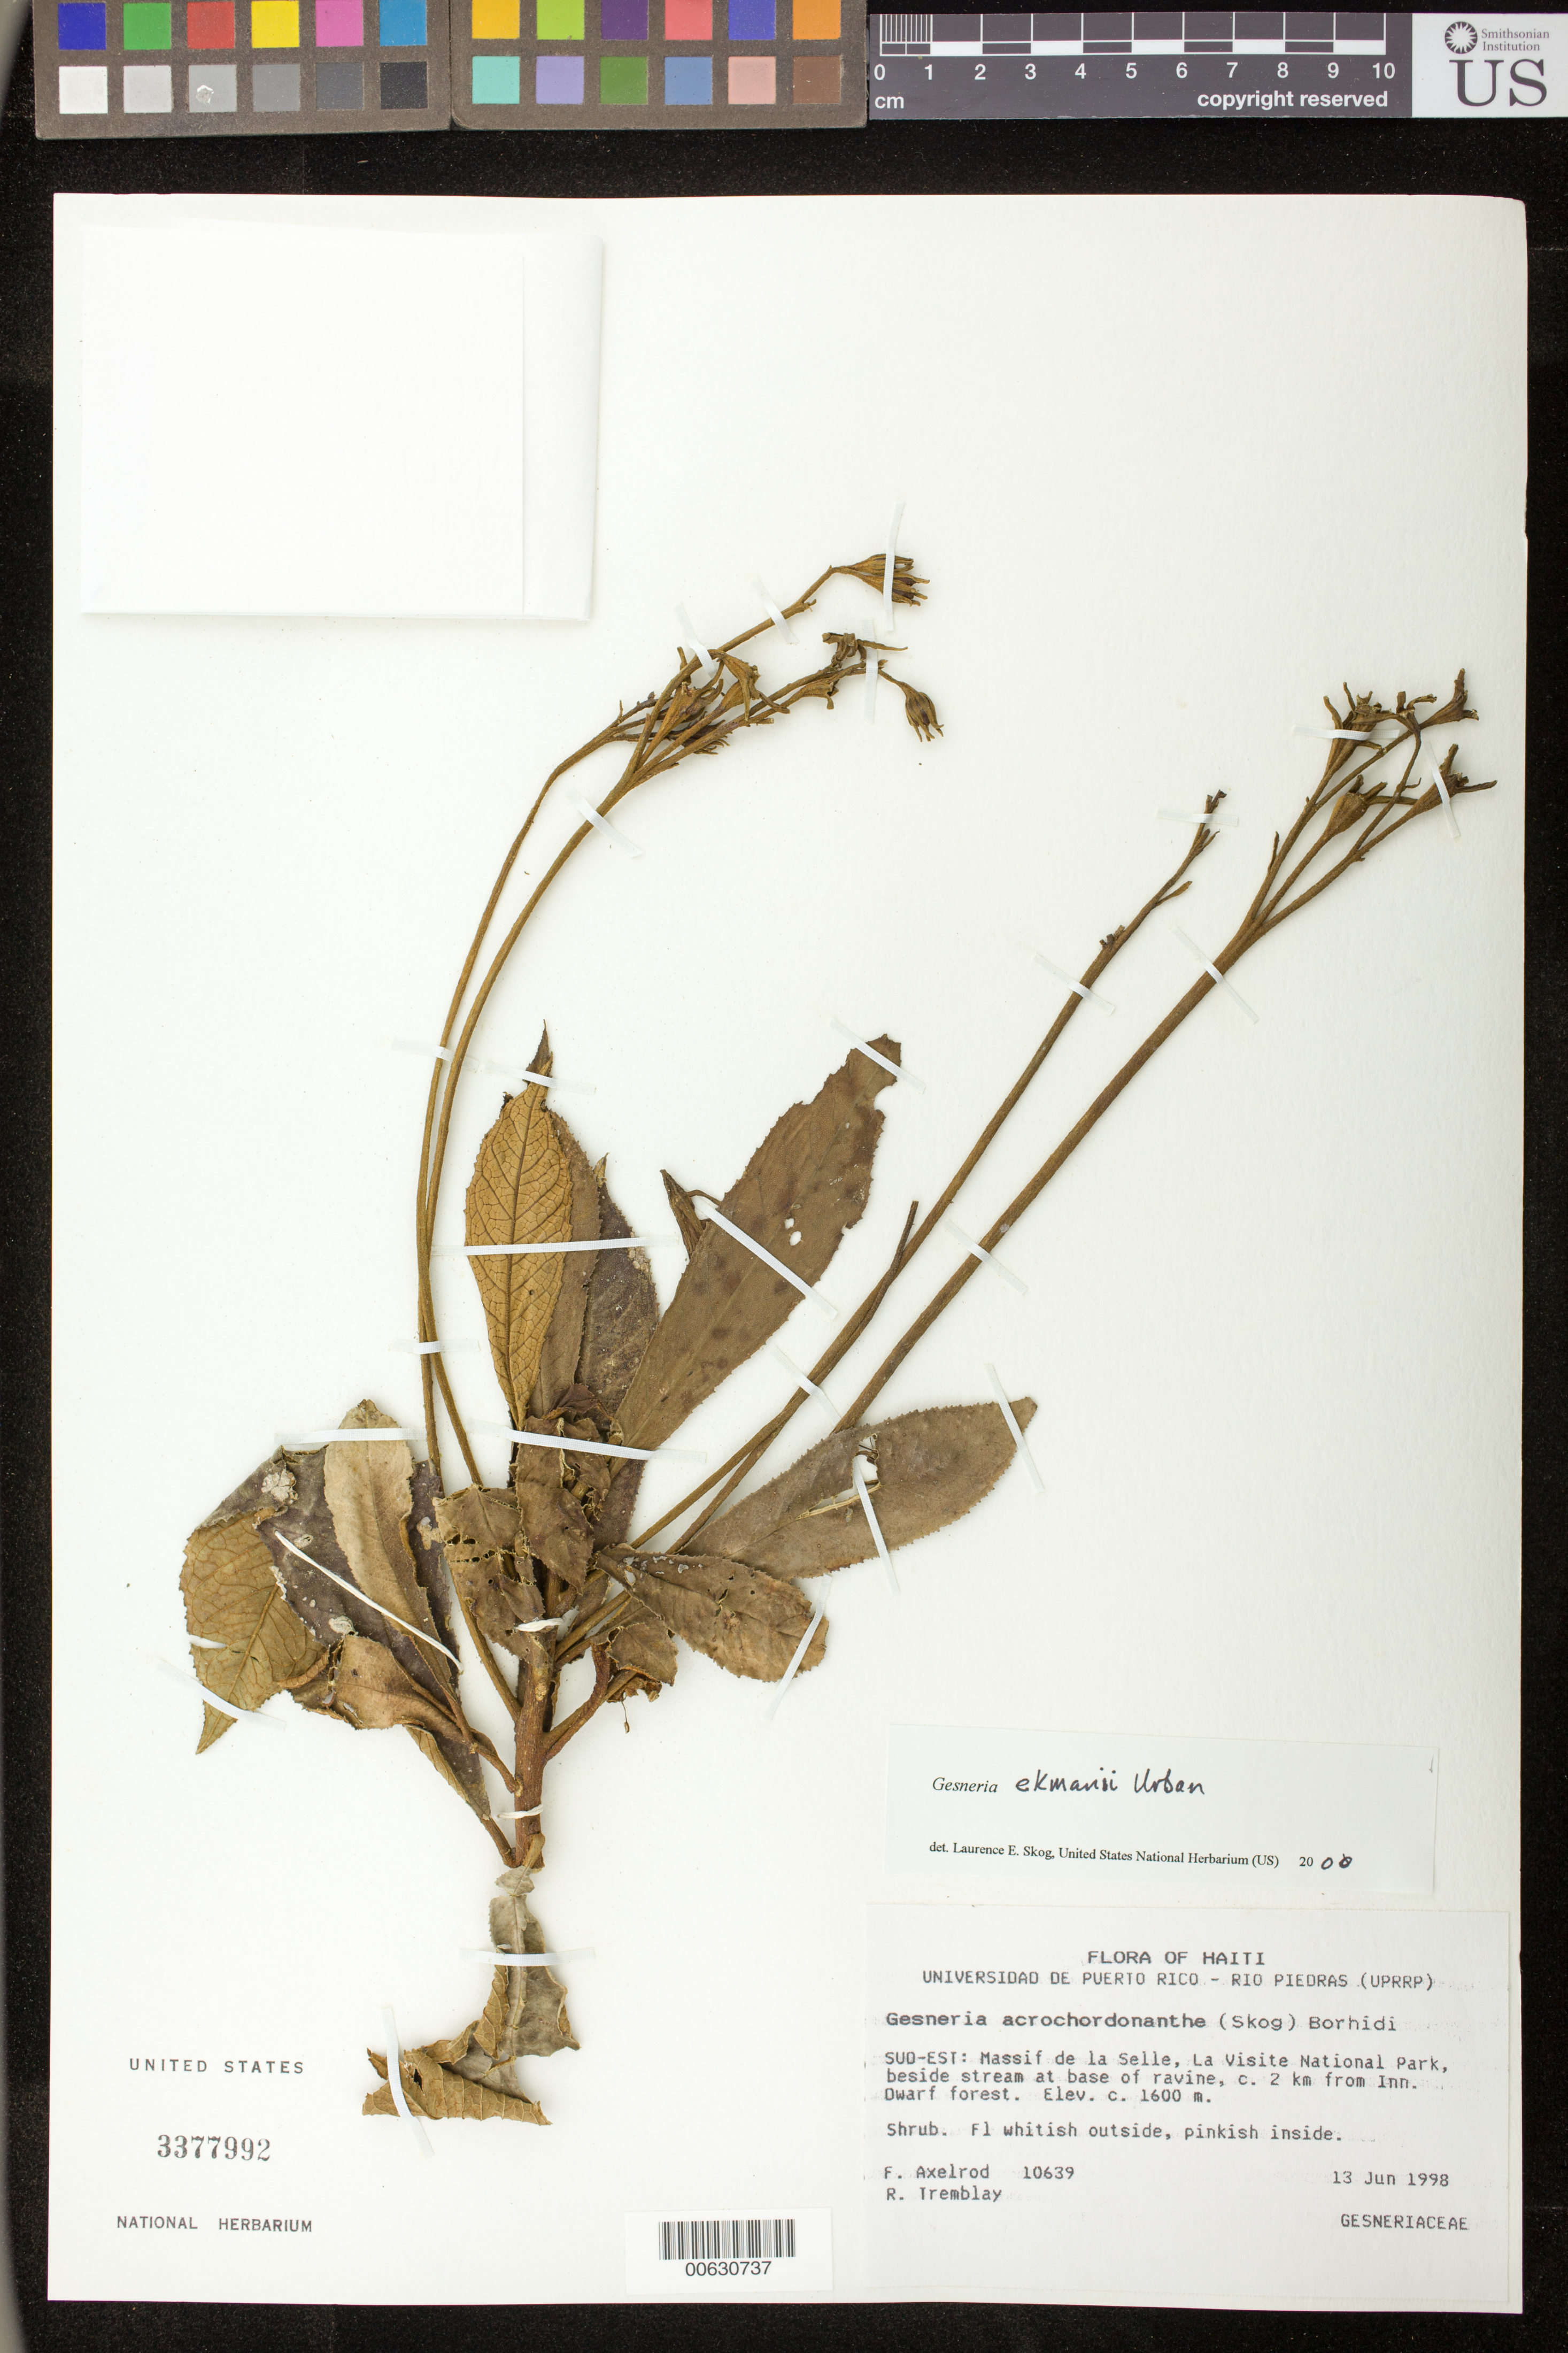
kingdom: Plantae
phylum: Tracheophyta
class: Magnoliopsida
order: Lamiales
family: Gesneriaceae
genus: Gesneria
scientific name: Gesneria ekmanii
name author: Urb.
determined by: Skog, Laurence E.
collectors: F. S. Axelrod & R. L. Tremblay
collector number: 10639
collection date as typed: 13 Jun 1998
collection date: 1998-06-13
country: Haiti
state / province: Sud-est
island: Hispaniola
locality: Massif de la Selle, La Visite National Park, beside stream at base of ravine, c. 2 km from Inn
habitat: Dwarf forest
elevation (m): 1600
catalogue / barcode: US 3377992